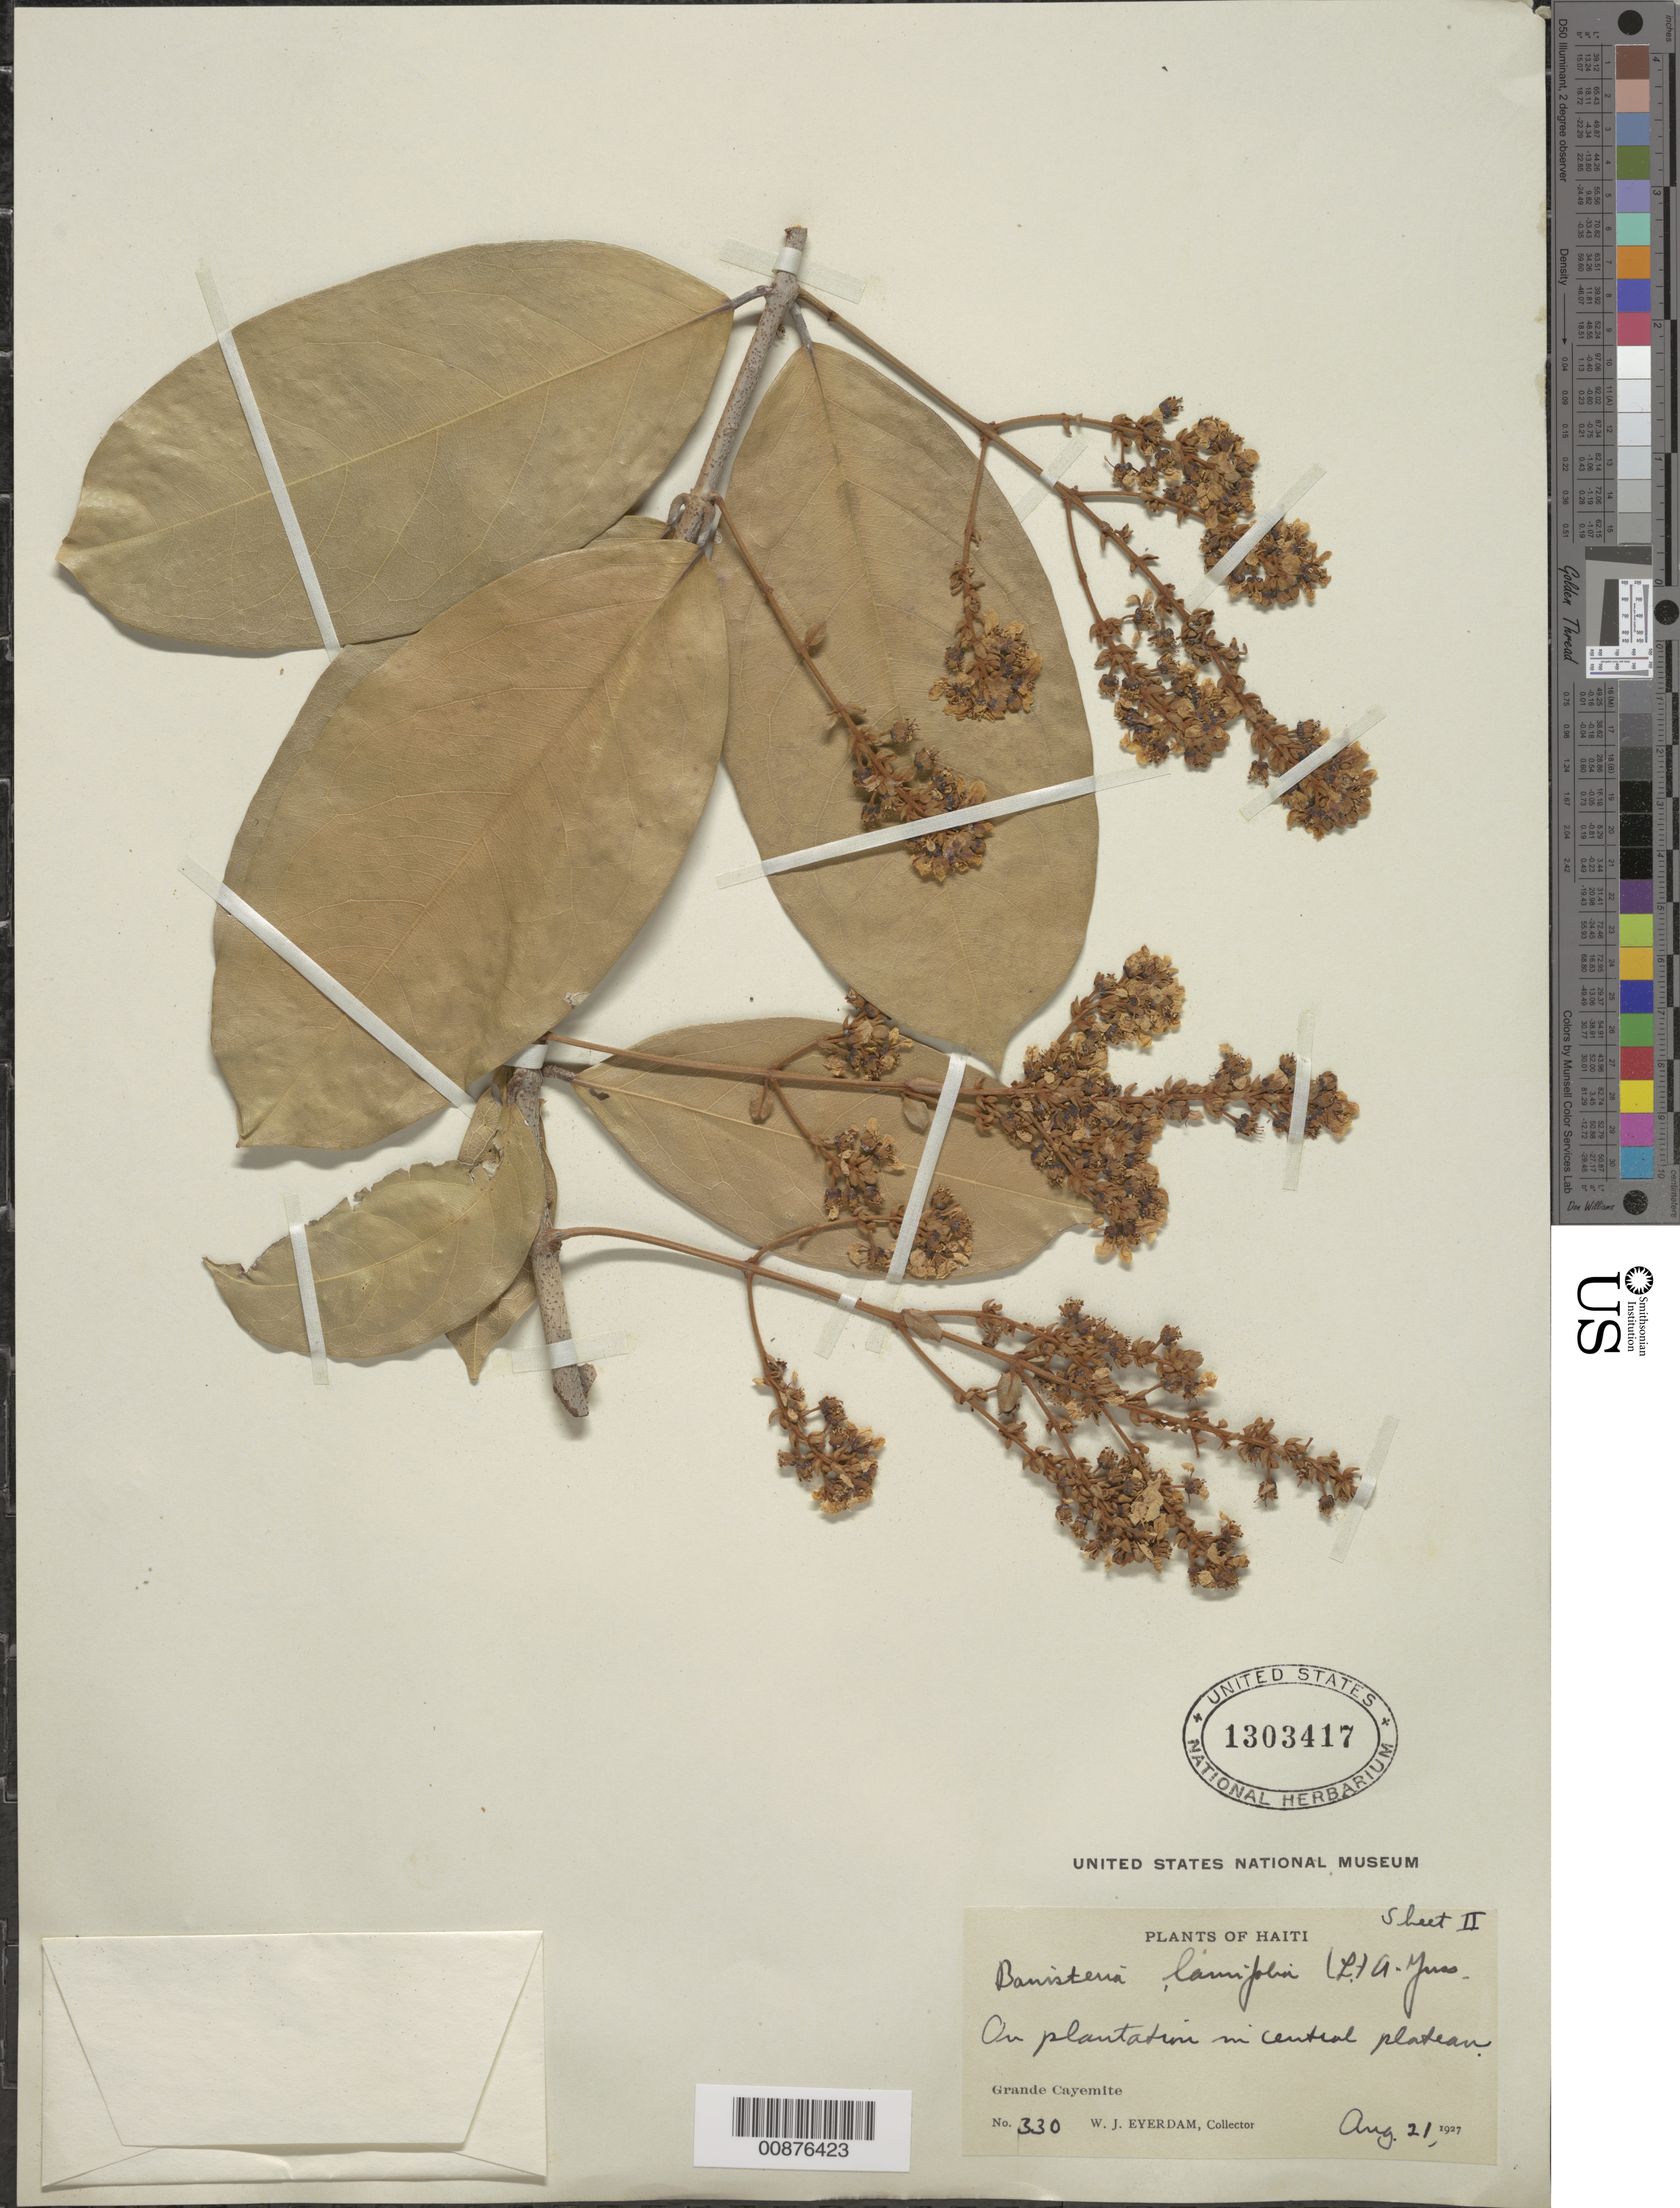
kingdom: Plantae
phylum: Tracheophyta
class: Magnoliopsida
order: Malpighiales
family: Malpighiaceae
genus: Heteropterys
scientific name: Heteropterys laurifolia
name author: (L.) A. Juss.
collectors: W. J. Eyerdam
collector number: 330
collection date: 1927-08-21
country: Haiti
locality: On plantation in central plateau. Grande Cayemite.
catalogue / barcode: US 1303417